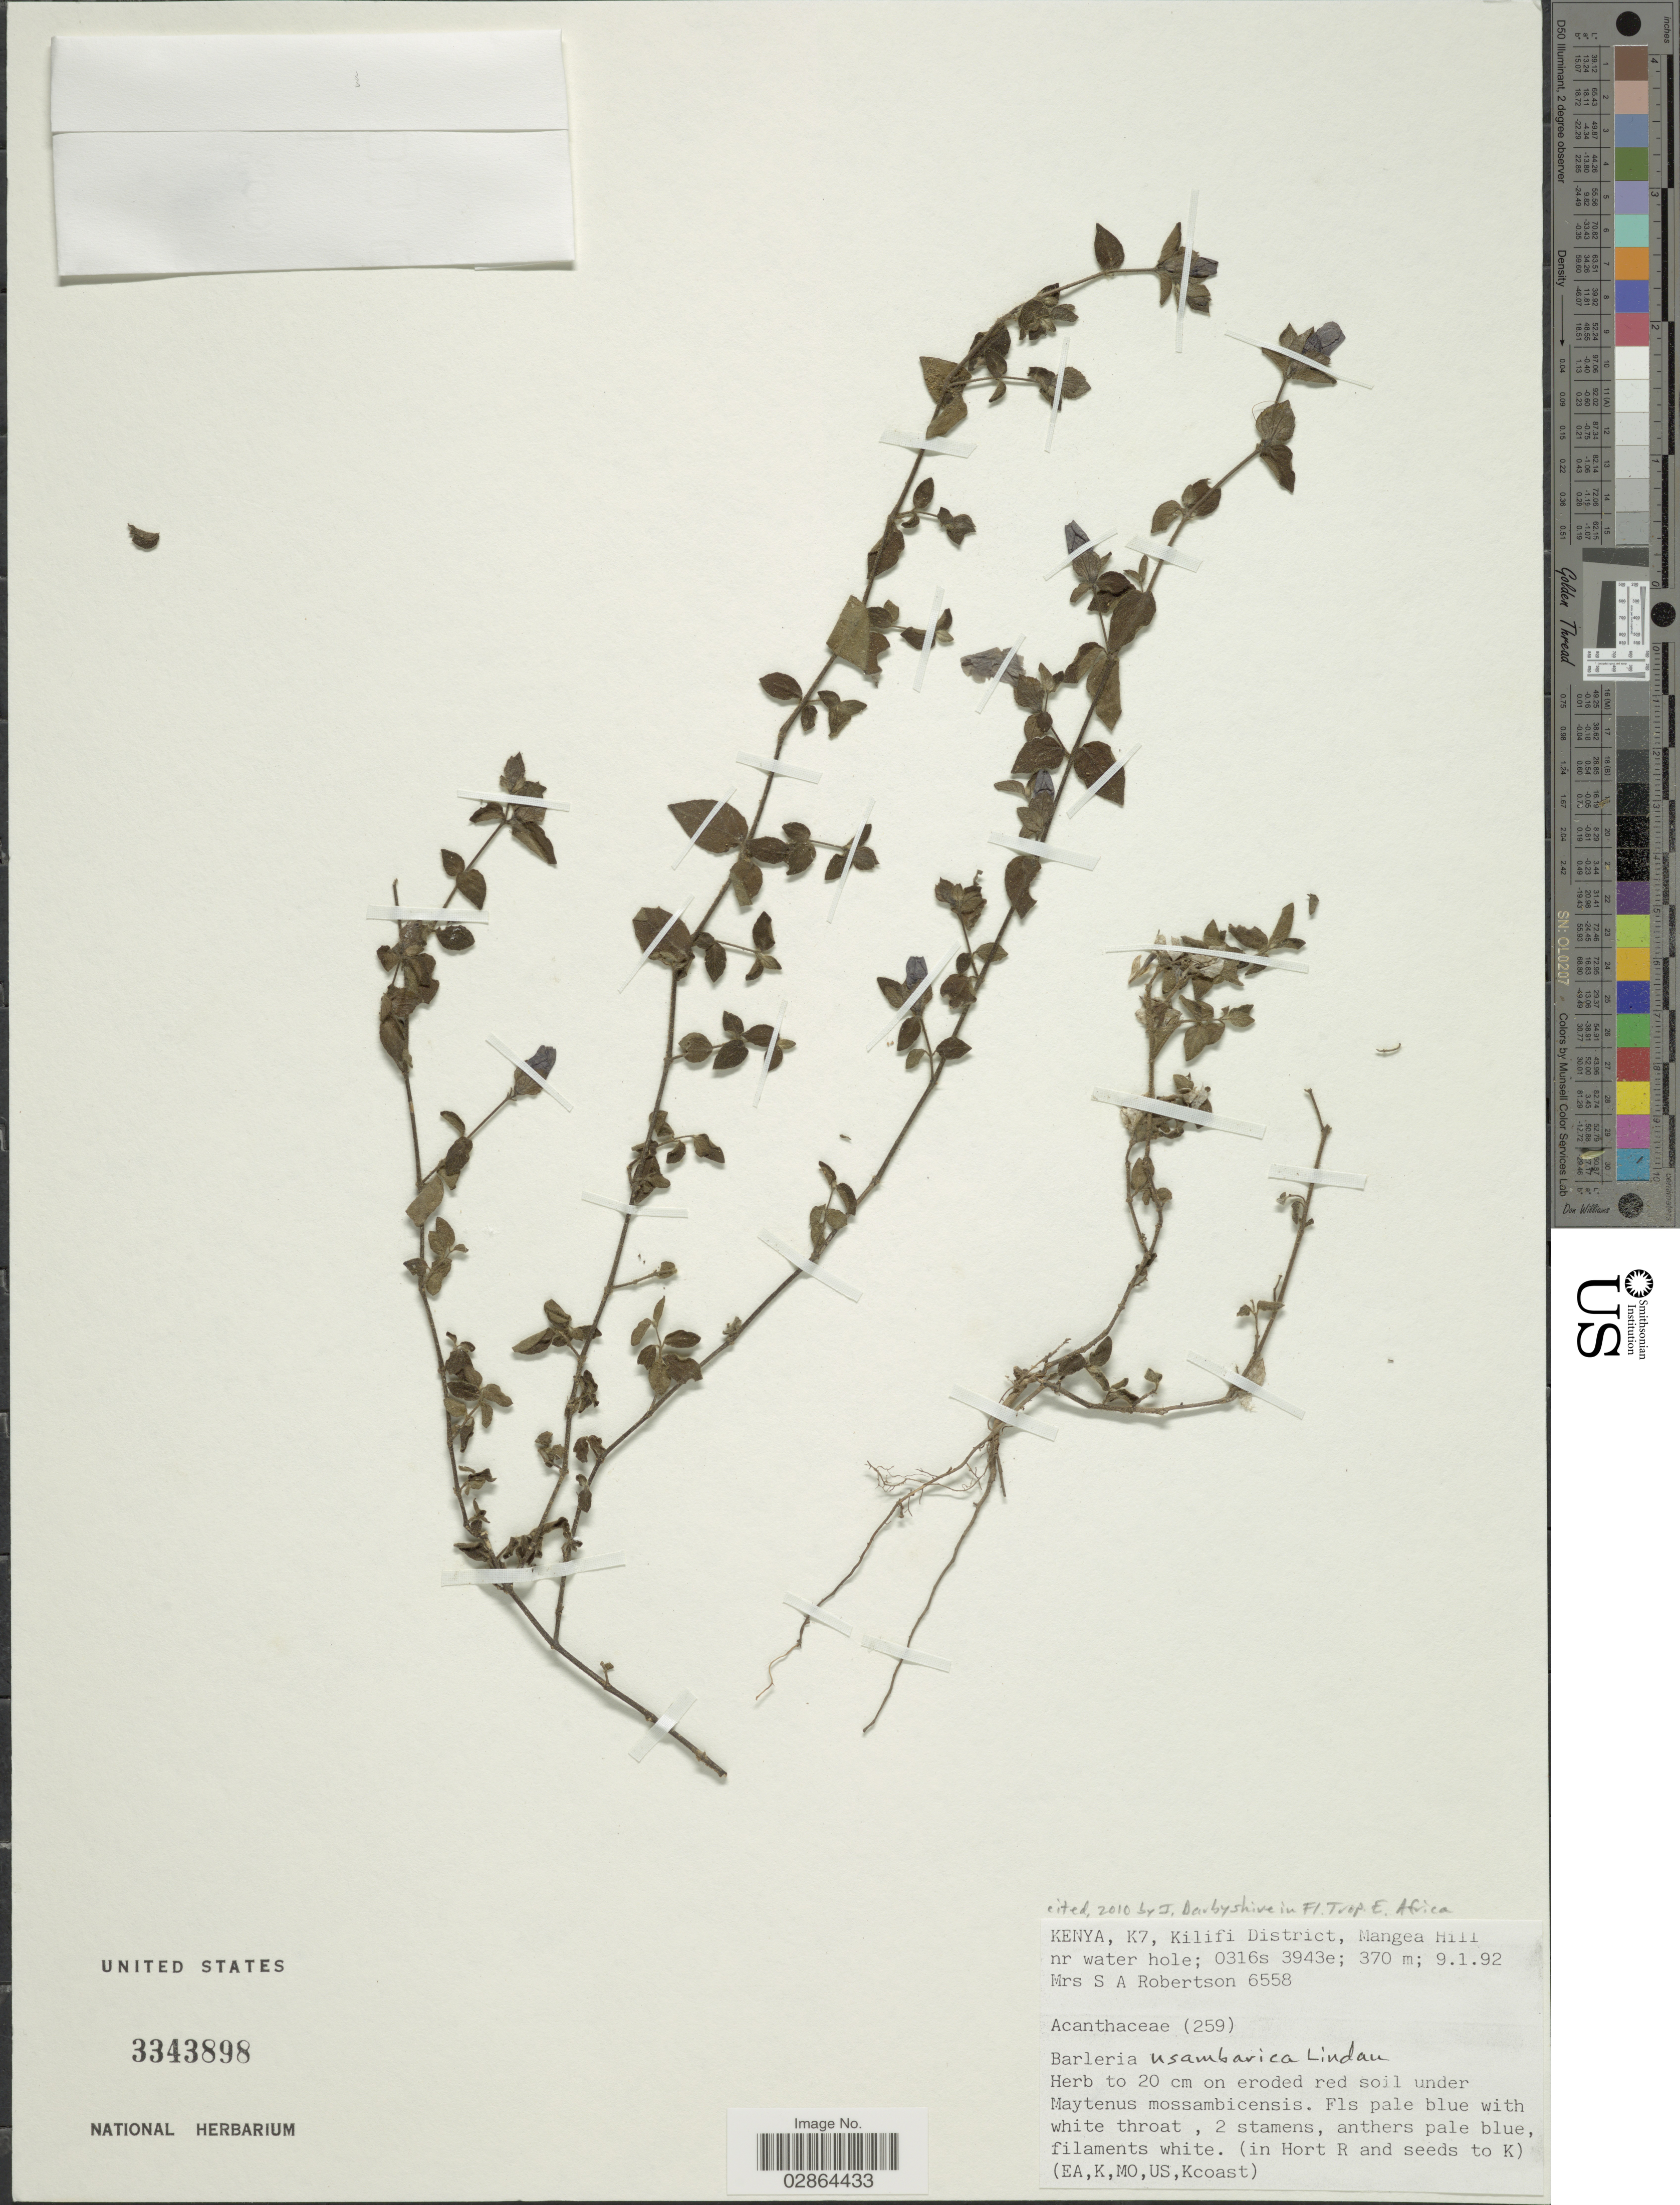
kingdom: Plantae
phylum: Tracheophyta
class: Magnoliopsida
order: Lamiales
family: Acanthaceae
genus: Barleria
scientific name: Barleria usambarica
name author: Lindau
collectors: S. Robertson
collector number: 6558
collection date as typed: Transcribed d/m/y: 9/1/92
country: Kenya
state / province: Kilifi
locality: K7. Kilifi District, Mangea Hill nr water hole.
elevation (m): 370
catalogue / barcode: US 3343898